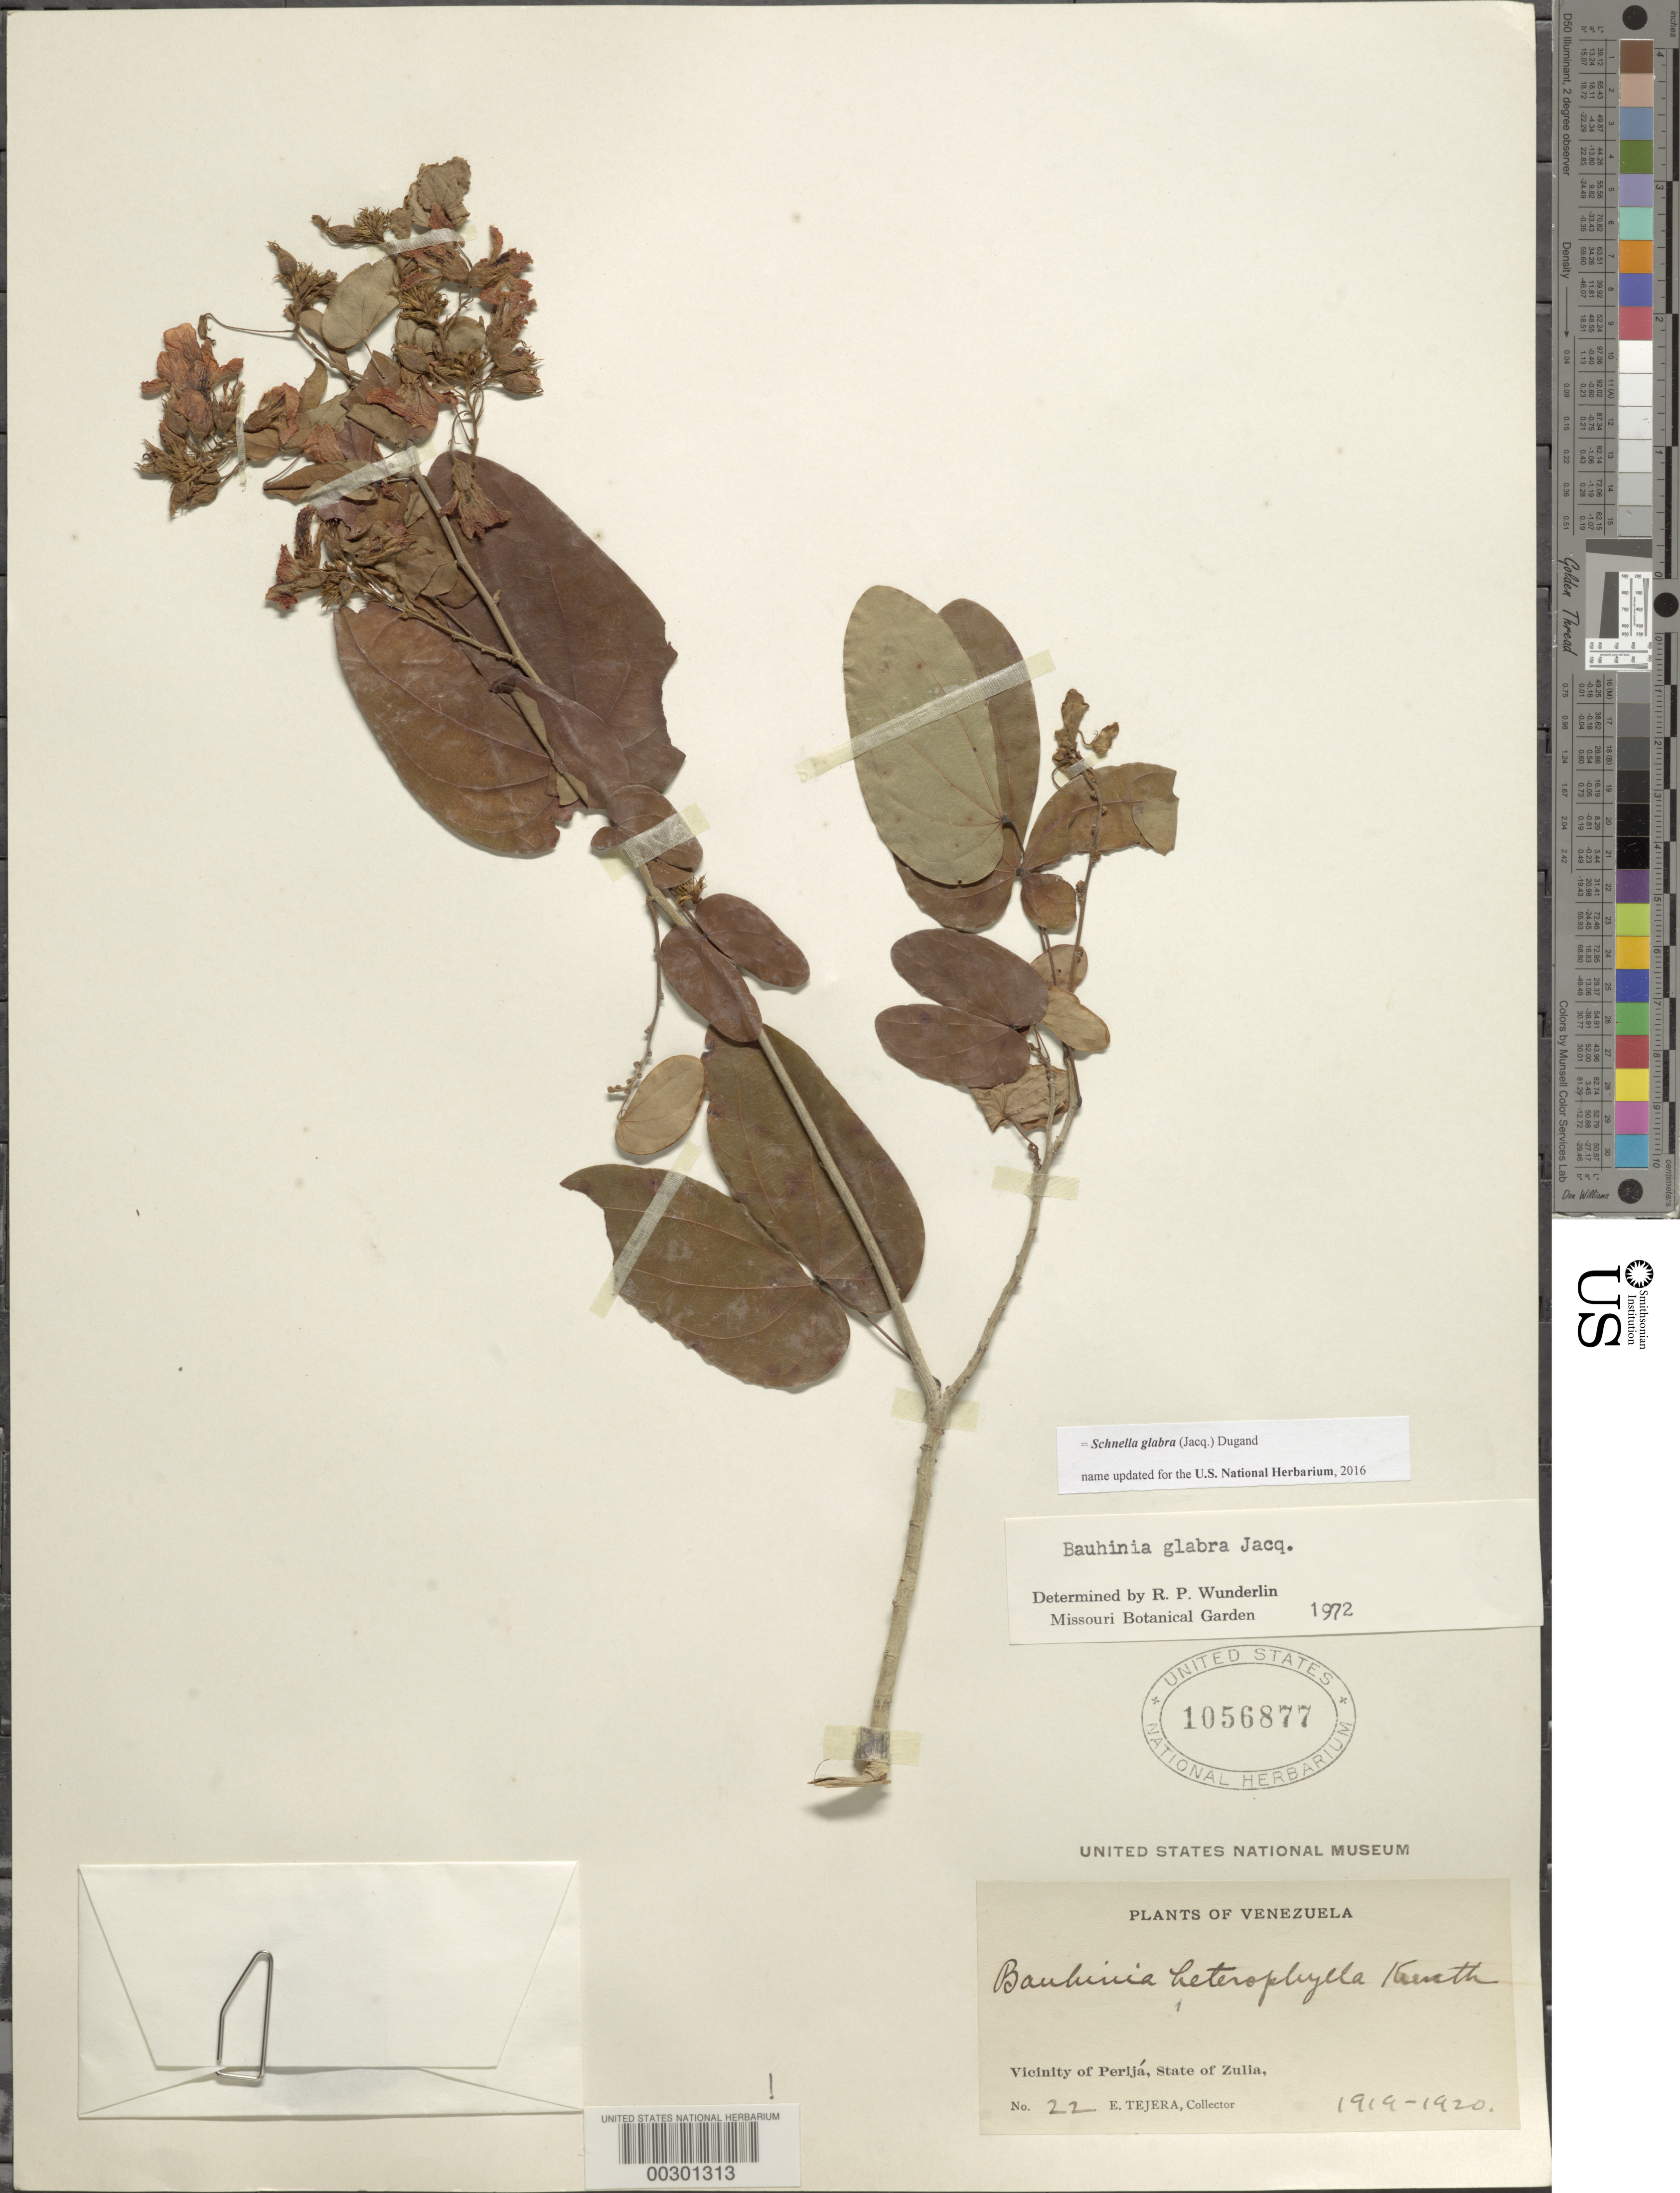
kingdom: Plantae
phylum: Tracheophyta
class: Magnoliopsida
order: Fabales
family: Fabaceae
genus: Schnella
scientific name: Schnella glabra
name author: (Jacq.) Dugand G.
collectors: E. Tejera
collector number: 22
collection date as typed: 1919 to -- -- 1920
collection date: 1919/1920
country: Venezuela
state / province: Zulia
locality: Vicinity of perija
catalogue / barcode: US 1056877